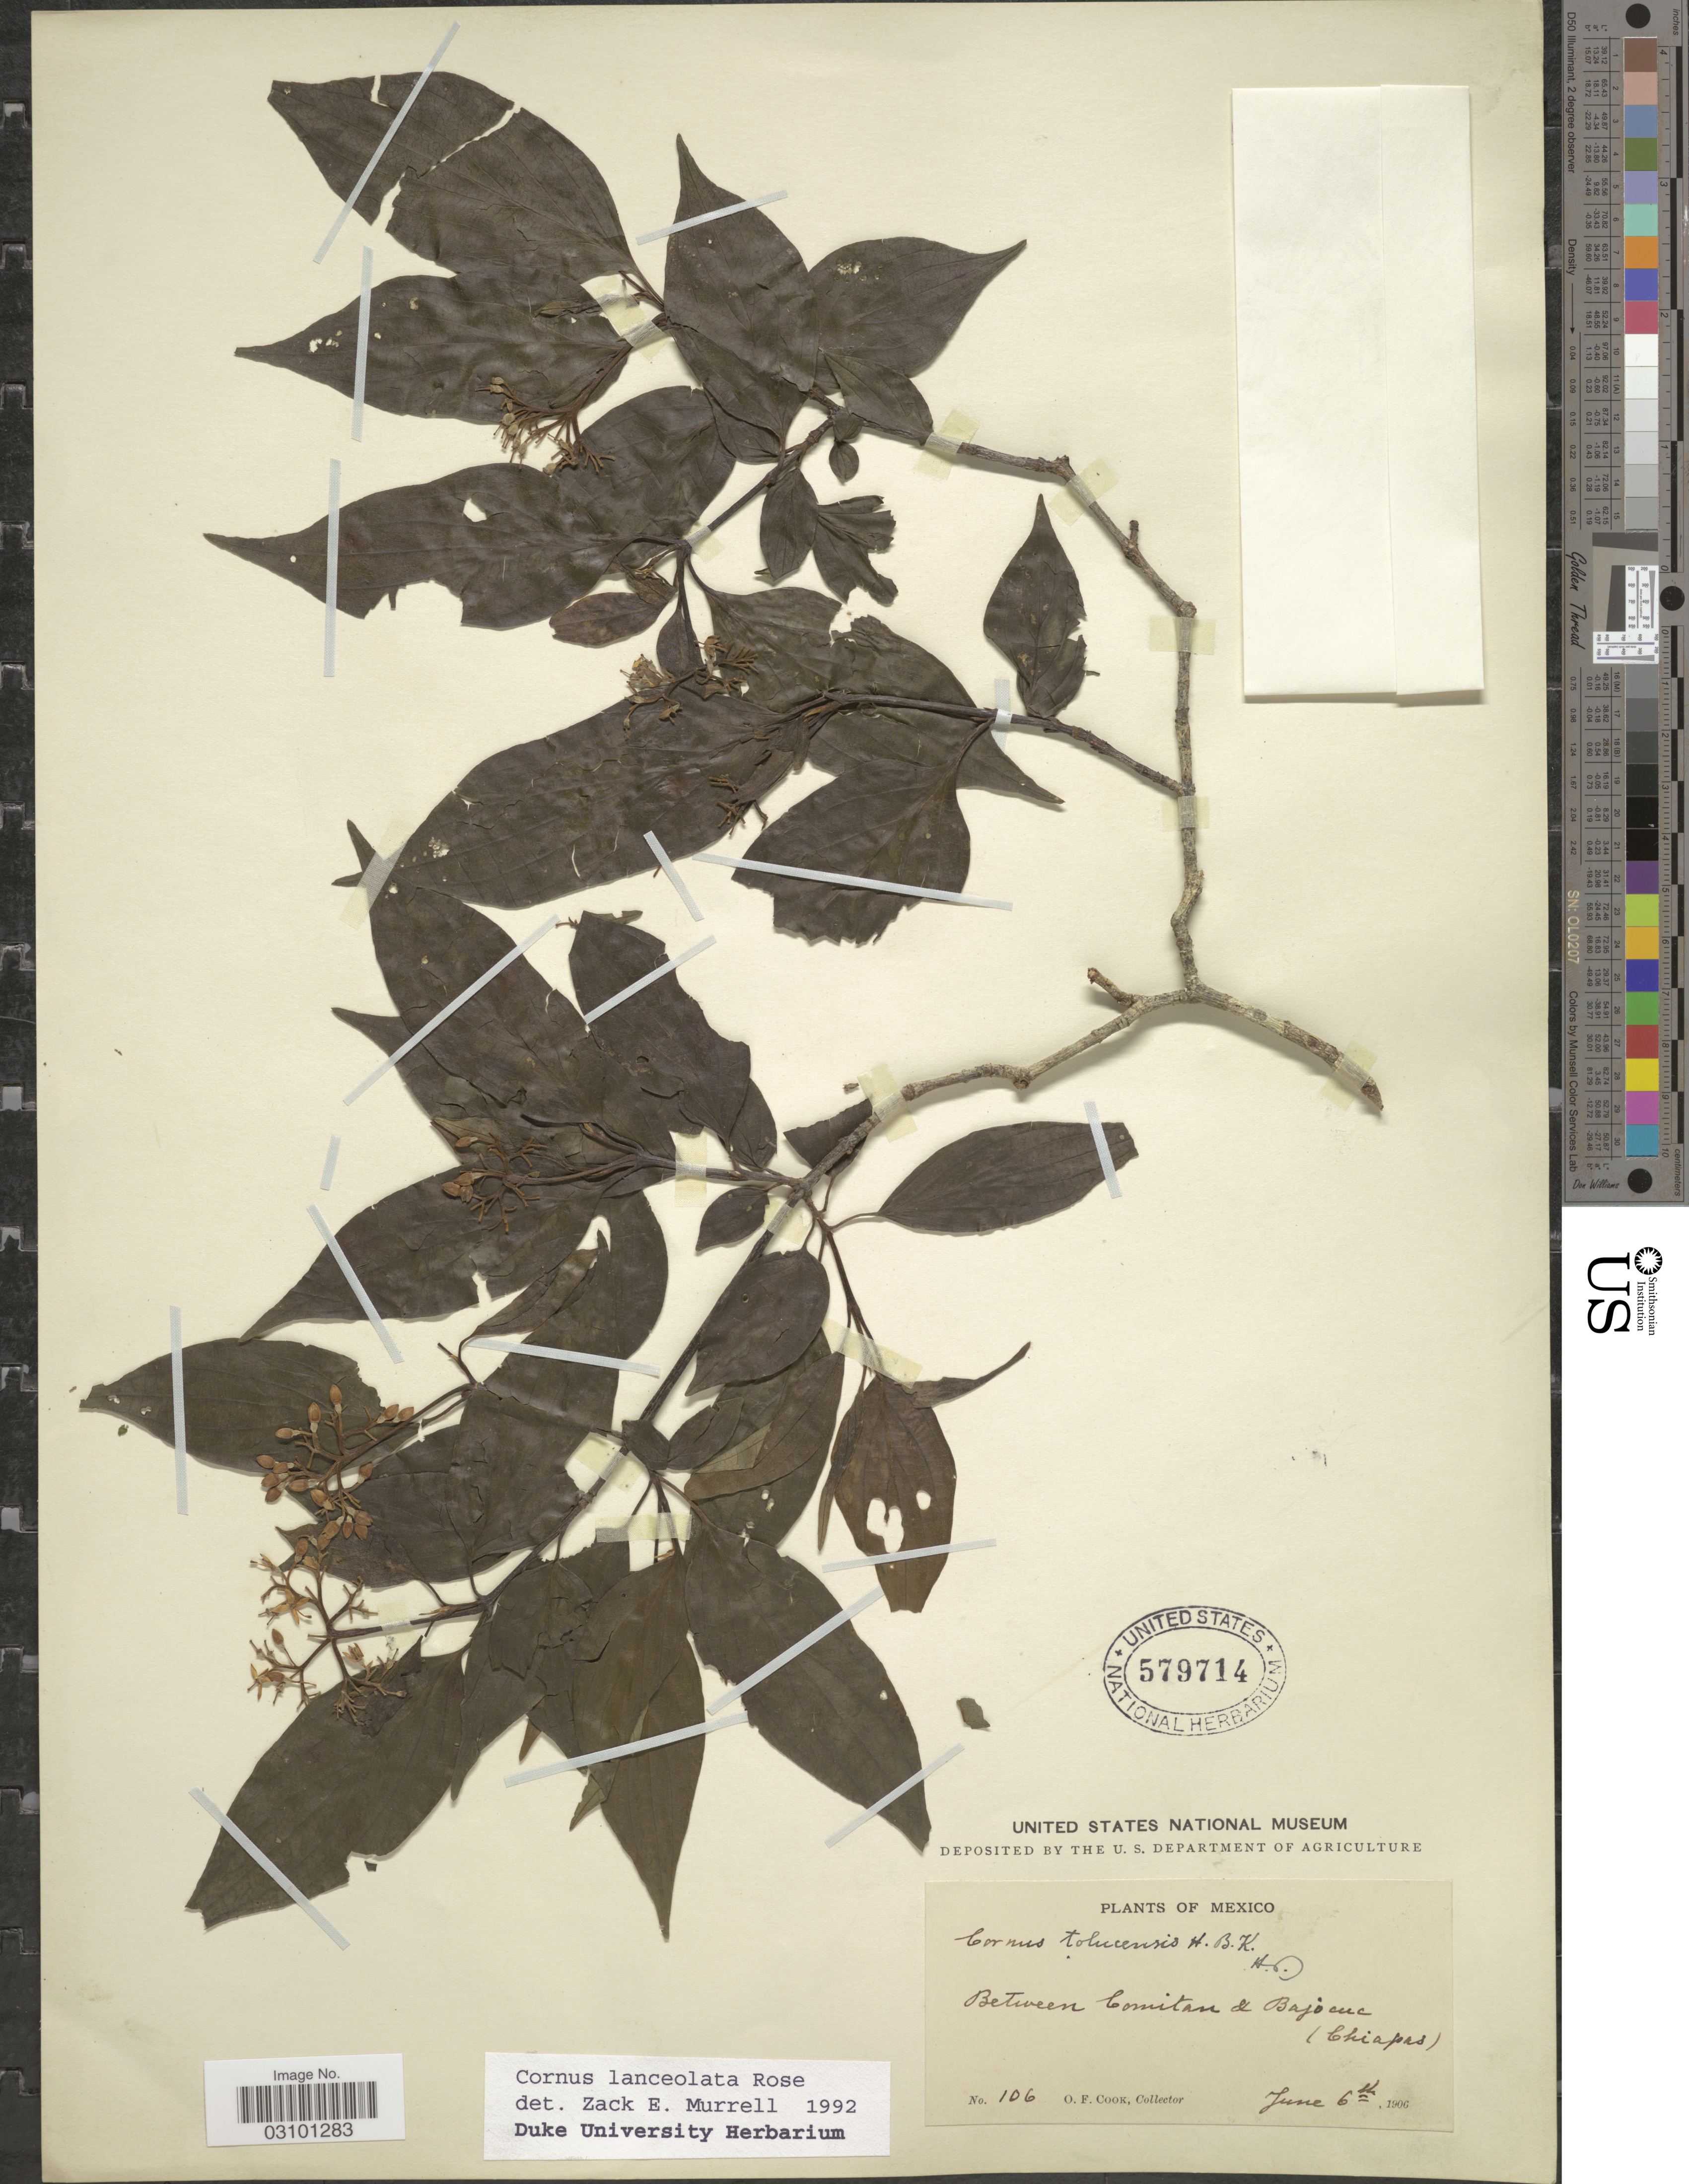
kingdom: Plantae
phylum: Tracheophyta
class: Magnoliopsida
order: Cornales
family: Cornaceae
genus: Cornus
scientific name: Cornus lanceolata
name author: Rose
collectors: O. F. Cook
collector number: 106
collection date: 1906-06-06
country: Mexico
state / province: Chiapas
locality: Between Comitan & Bajocuc.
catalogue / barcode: US 579714